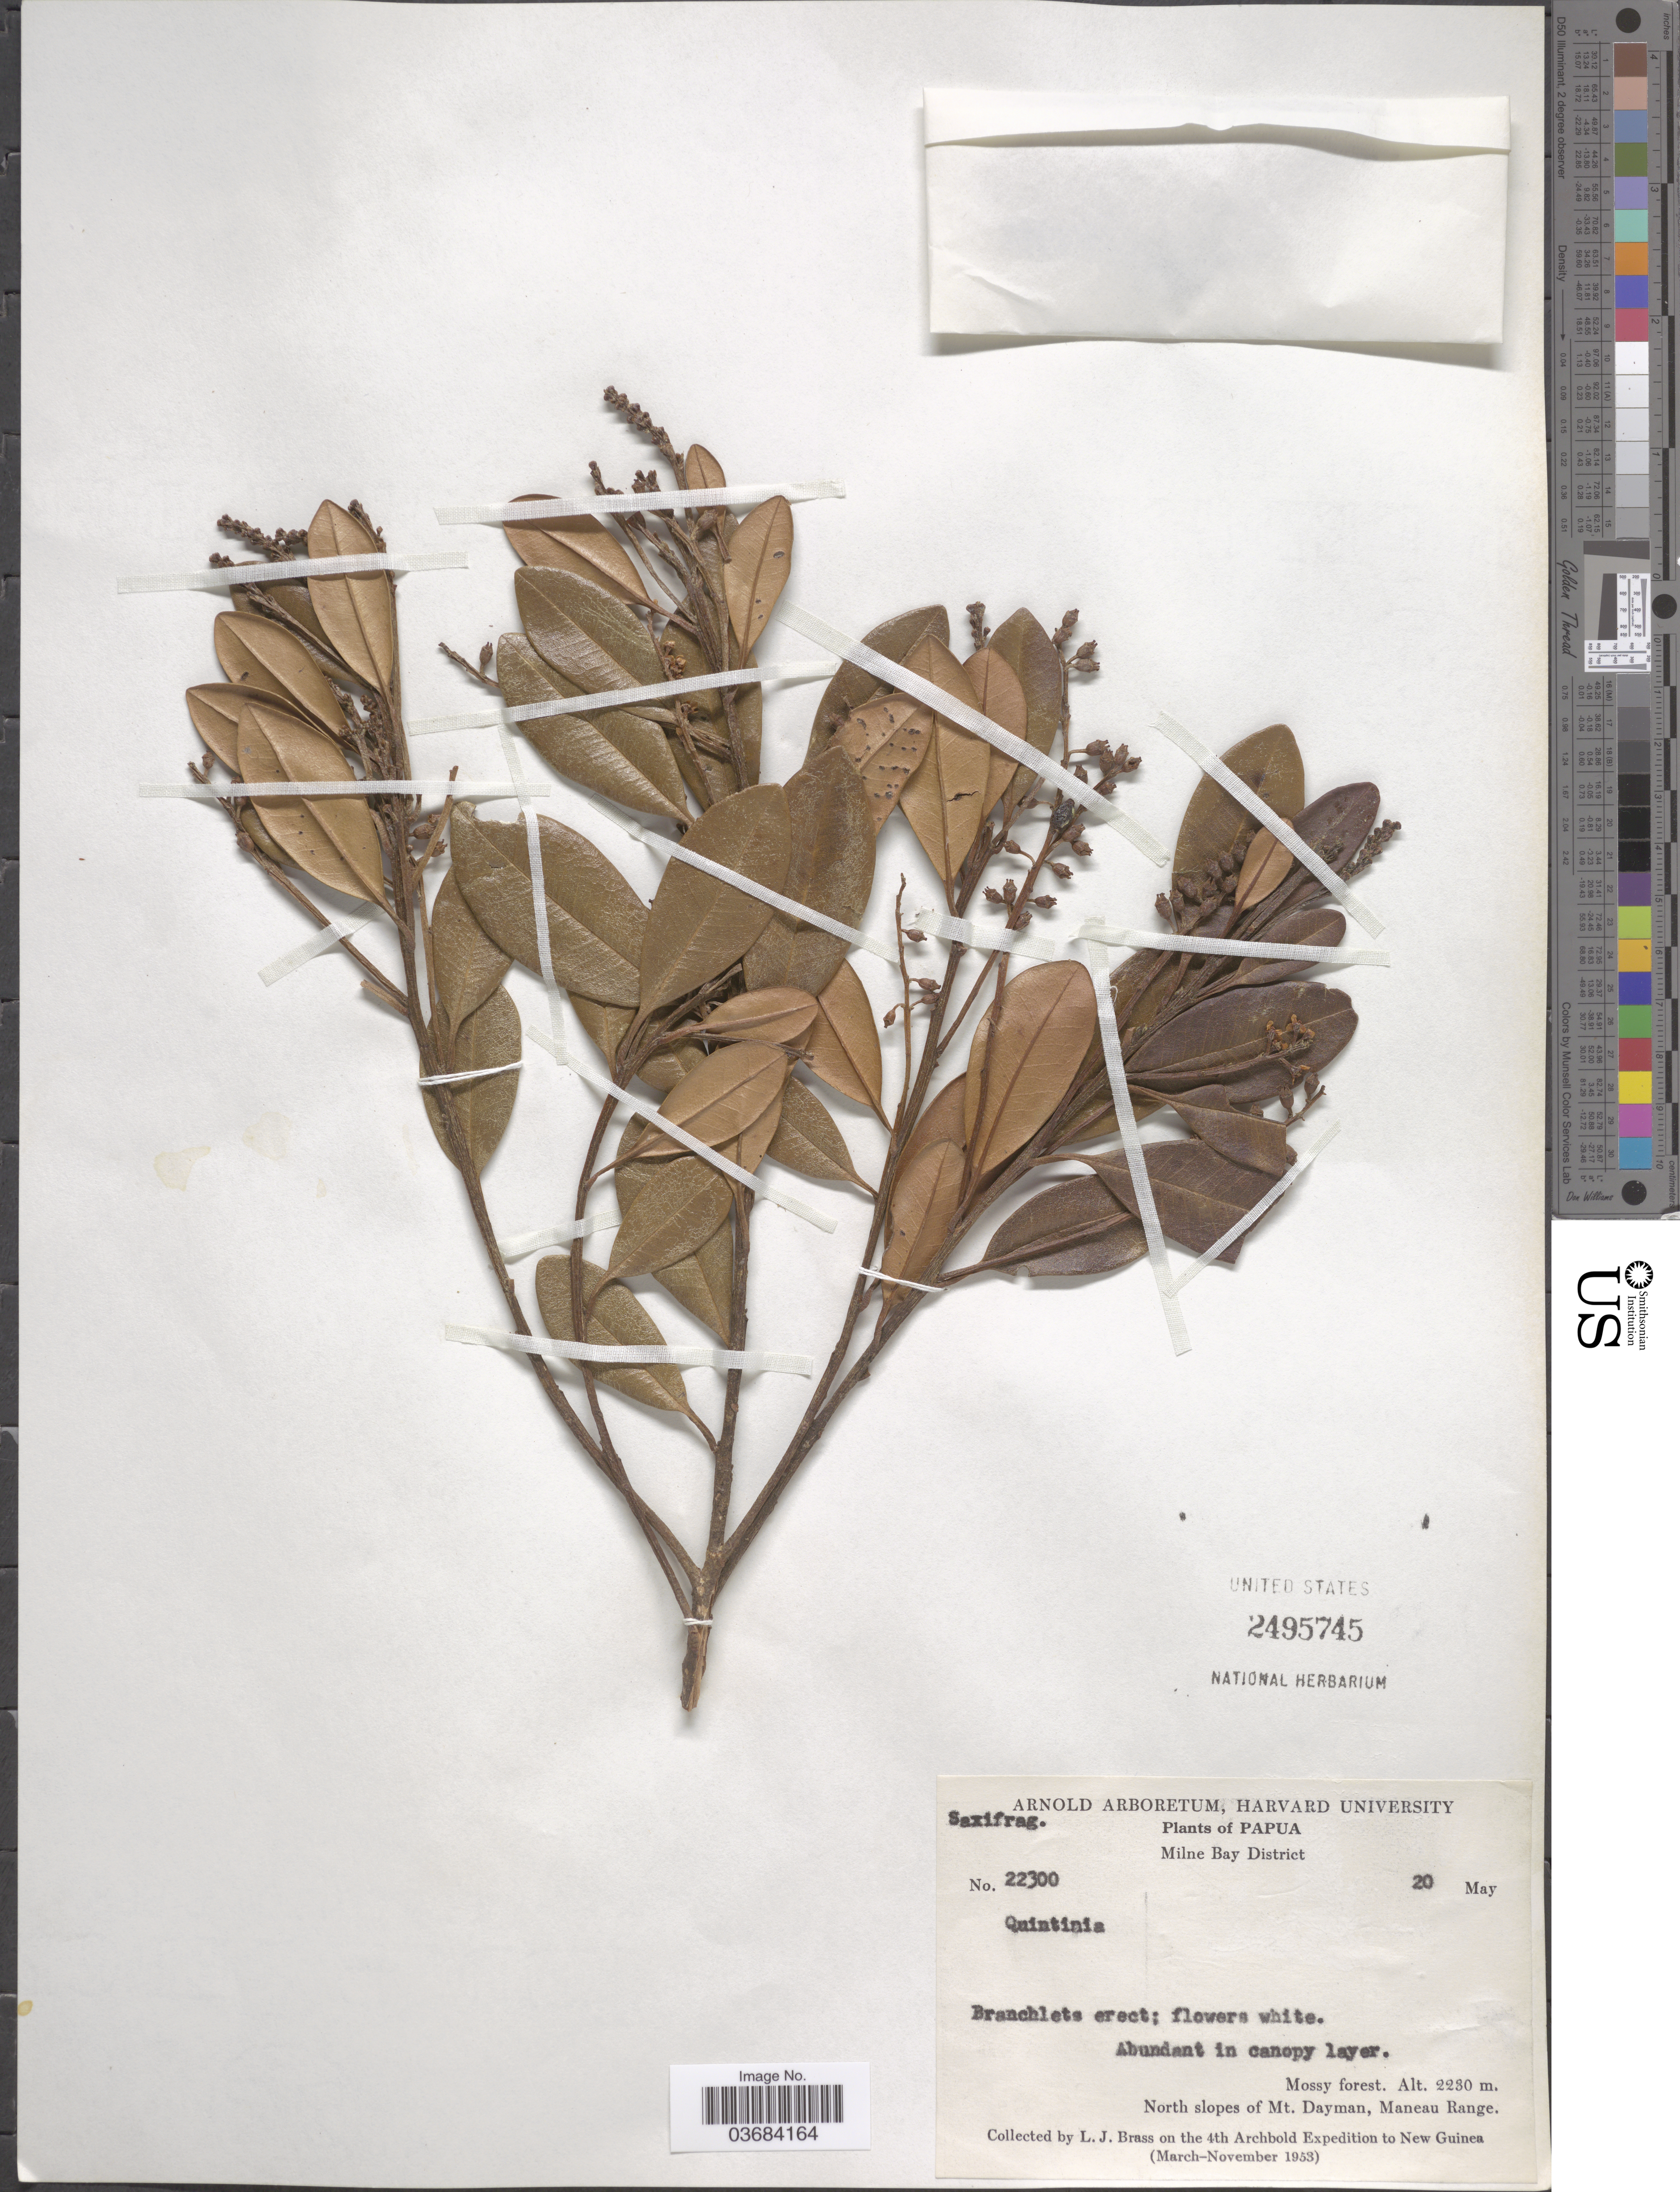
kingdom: Plantae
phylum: Tracheophyta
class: Magnoliopsida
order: Paracryphiales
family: Paracryphiaceae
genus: Quintinia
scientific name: Quintinia sp.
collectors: L. J. Brass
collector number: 22300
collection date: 1953-05-20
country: Papua New Guinea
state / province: Milne Bay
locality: Papua. Milne Bay District. North slopes of Mt. Dayman, Maneau Range. 4th Archbold Expedition to New Guinea (March-November 1953).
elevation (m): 2230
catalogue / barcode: US 2495745